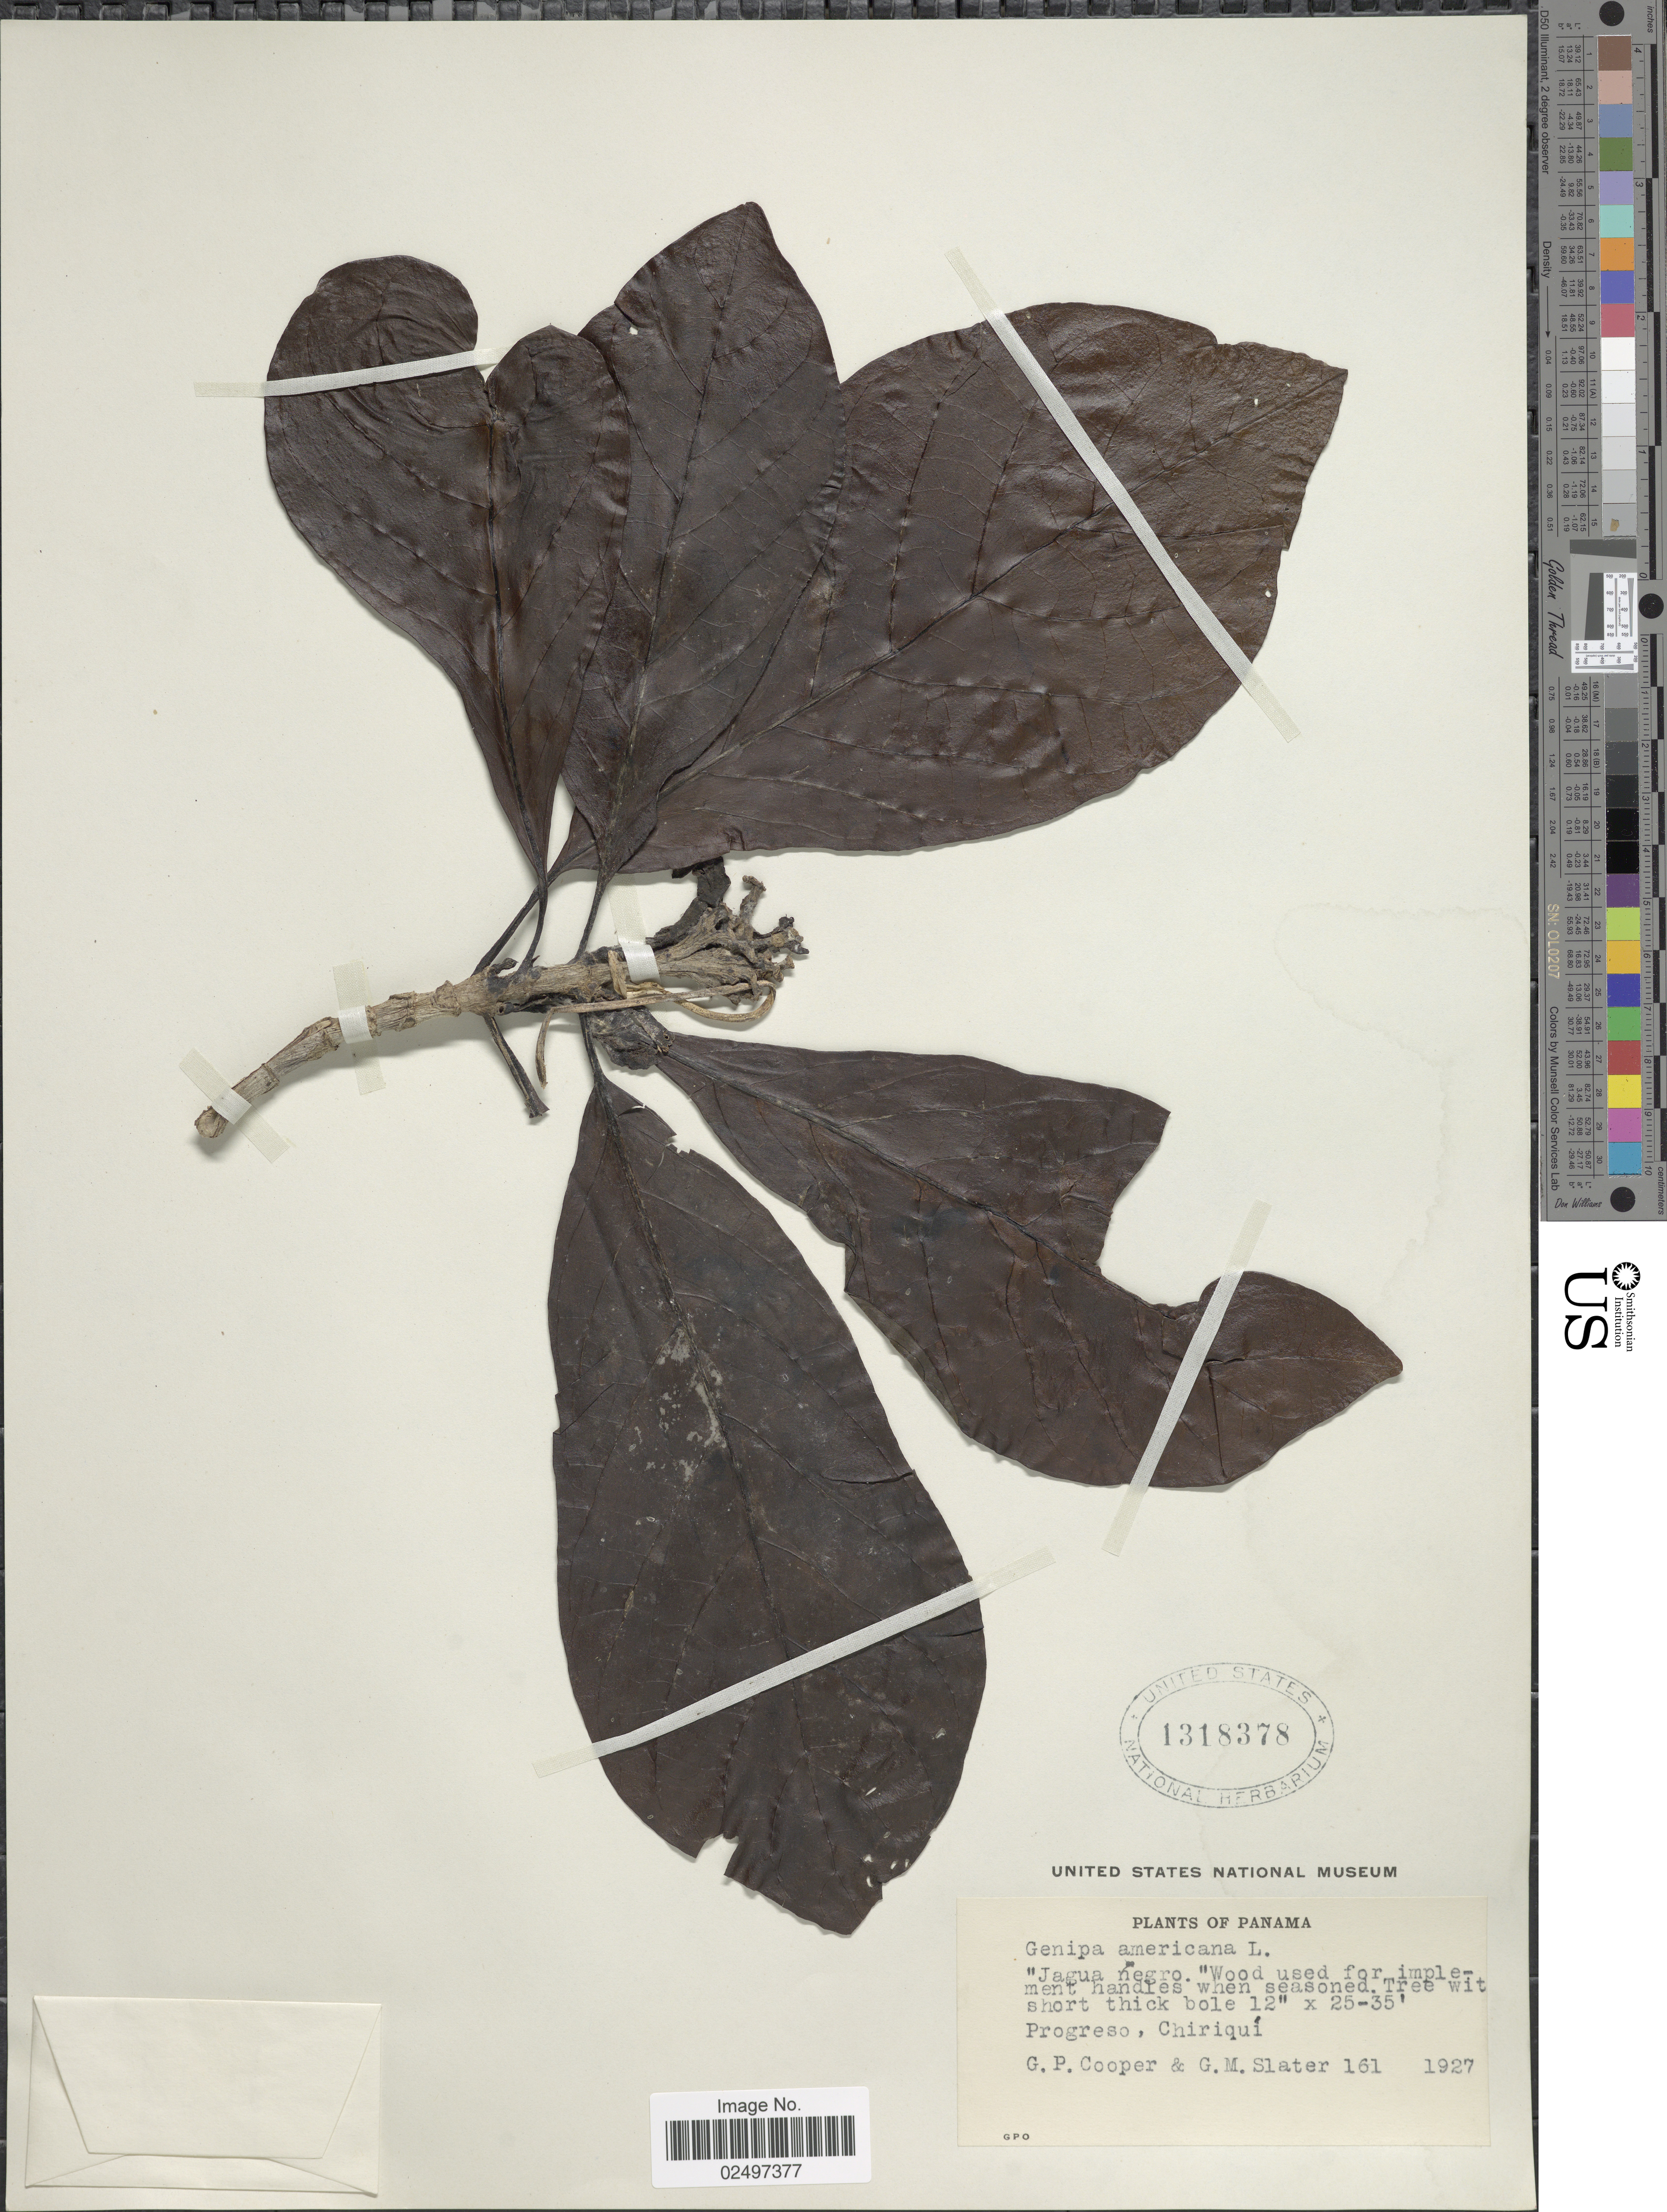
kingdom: Plantae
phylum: Tracheophyta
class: Magnoliopsida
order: Gentianales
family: Rubiaceae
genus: Genipa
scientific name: Genipa americana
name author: L.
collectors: G. Cooper & G. Slater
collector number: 161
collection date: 1927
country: Panama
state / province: Chiriqui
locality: Progreso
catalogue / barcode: US 1318378